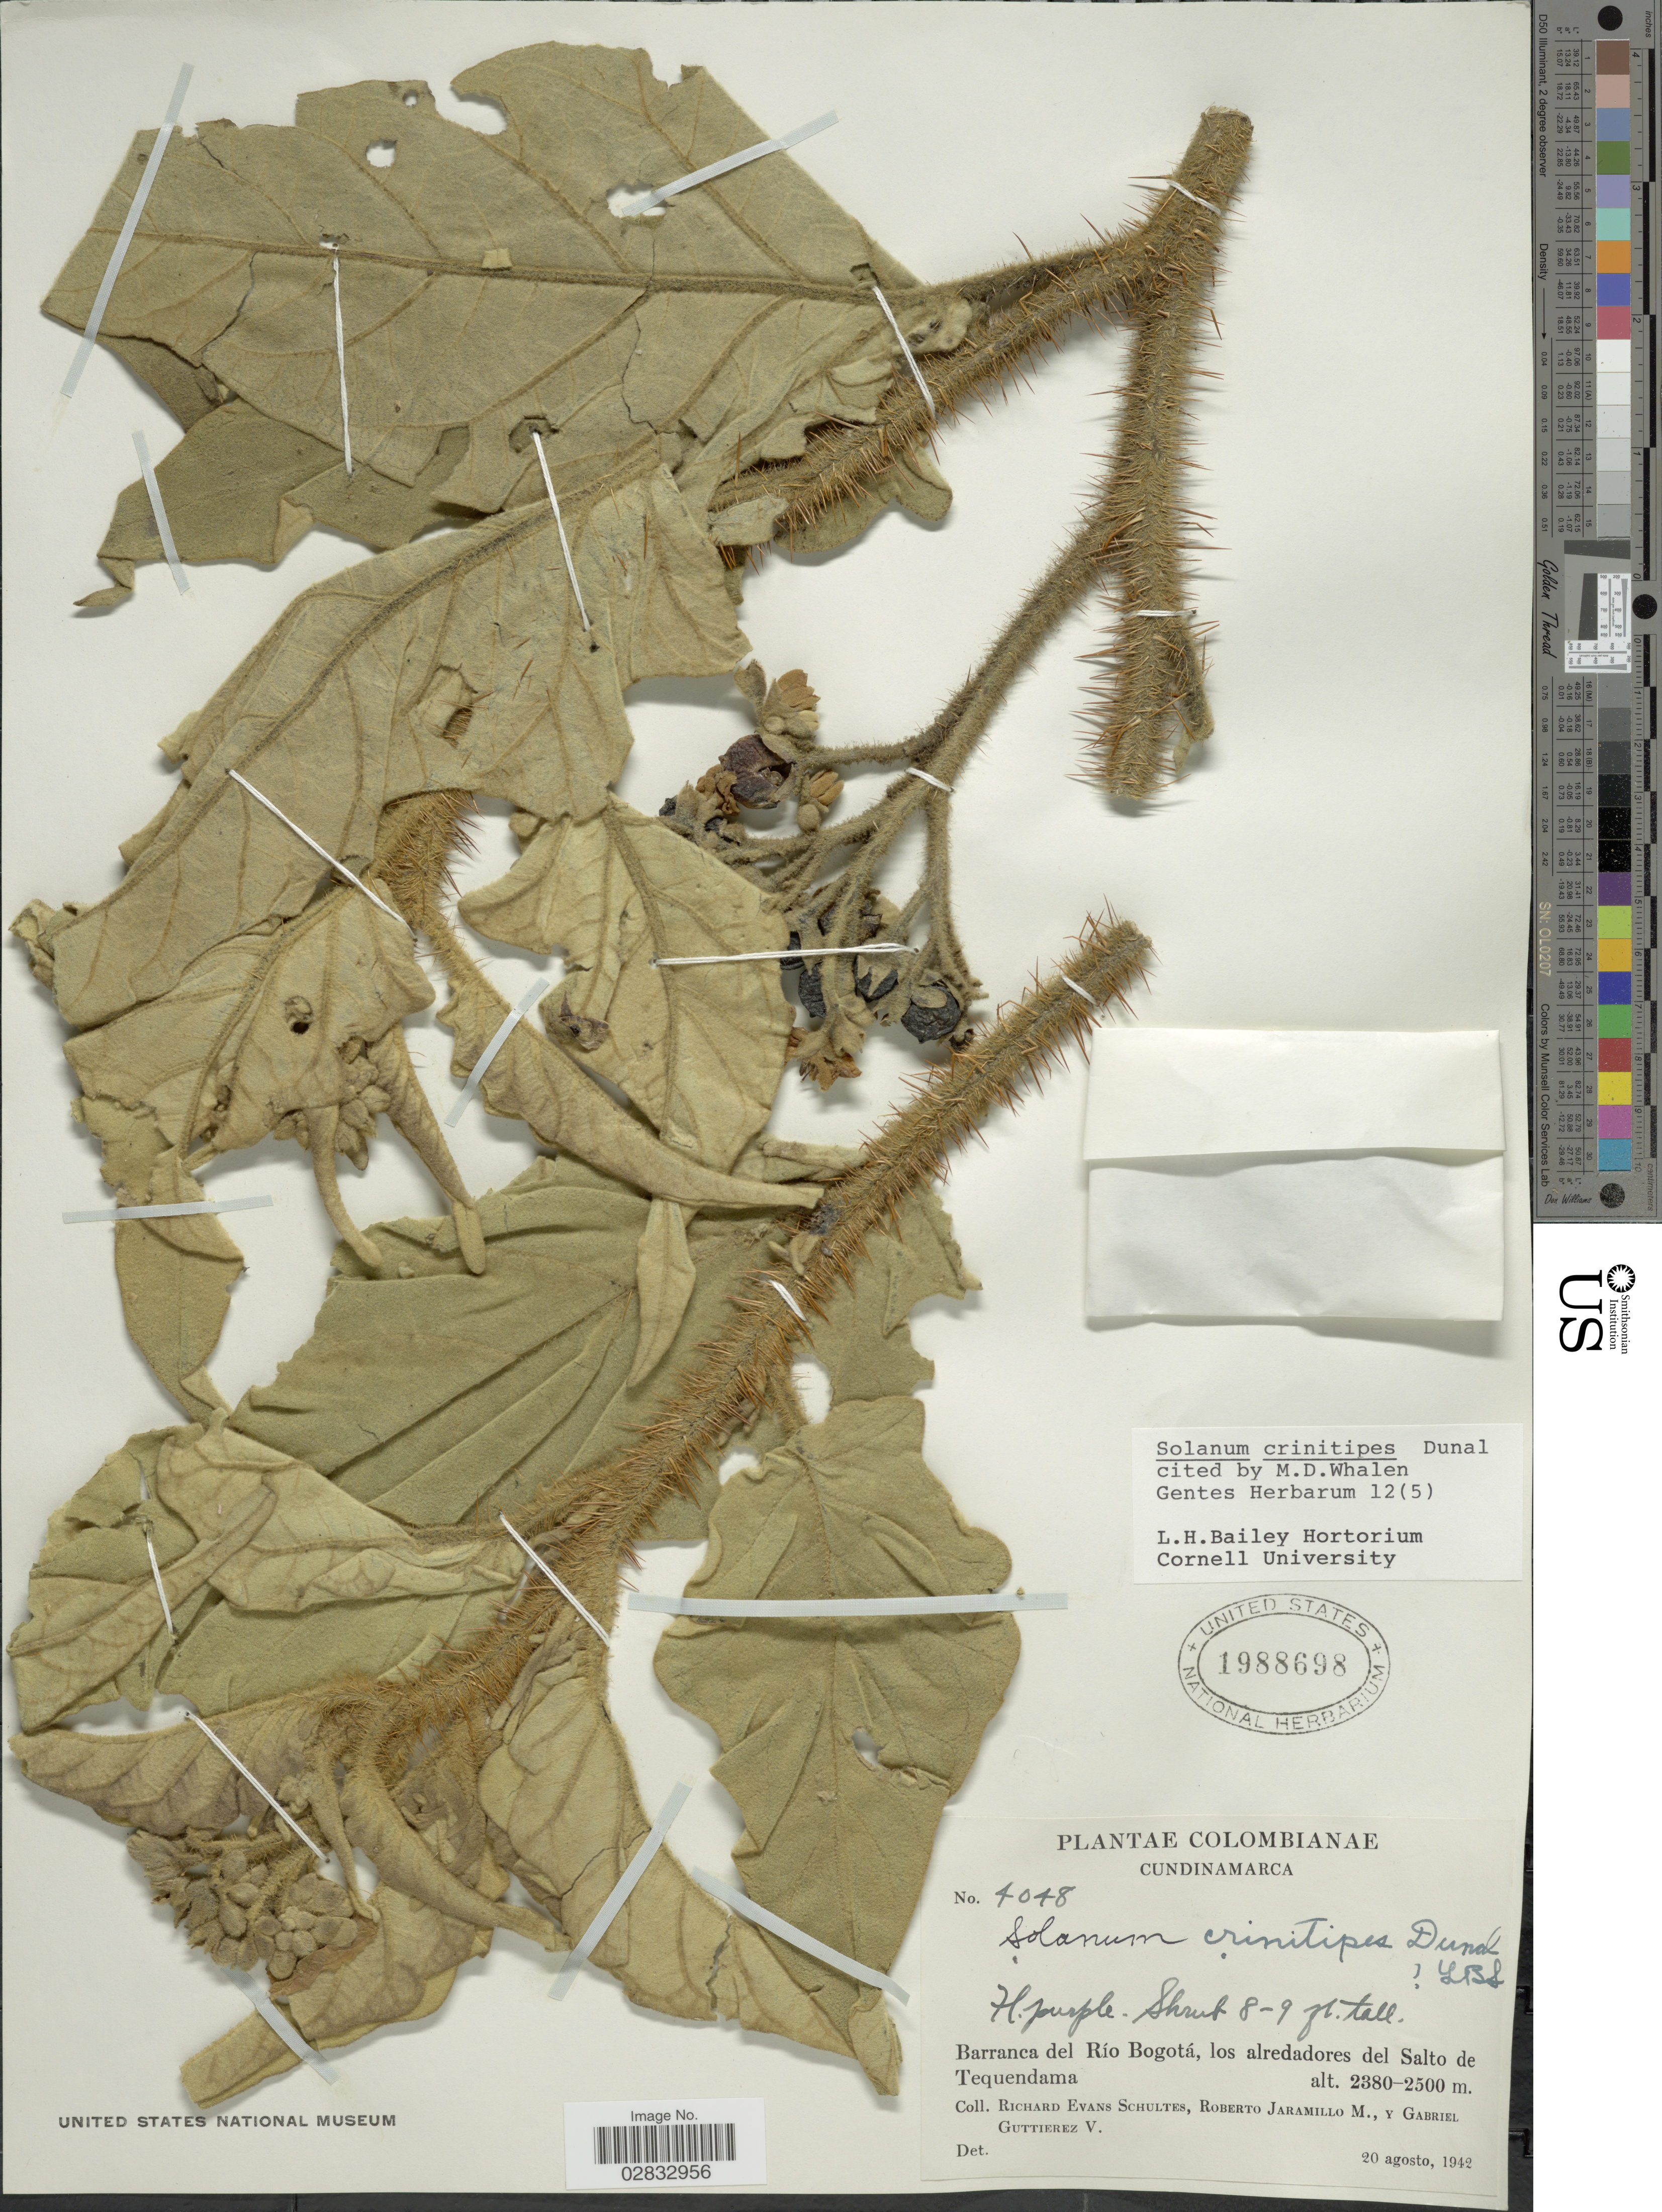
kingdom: Plantae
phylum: Tracheophyta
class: Magnoliopsida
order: Solanales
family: Solanaceae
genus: Solanum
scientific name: Solanum crinitipes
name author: Dunal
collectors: R. E. Schultes, R. Jaramillo M. & G. Guttierez V.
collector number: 4048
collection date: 1942-08-20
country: Colombia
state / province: Cundinamarca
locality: Barranca del Río Bogotá, los alredadores del Salto de Tequendama.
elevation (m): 2380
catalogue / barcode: US 1988698